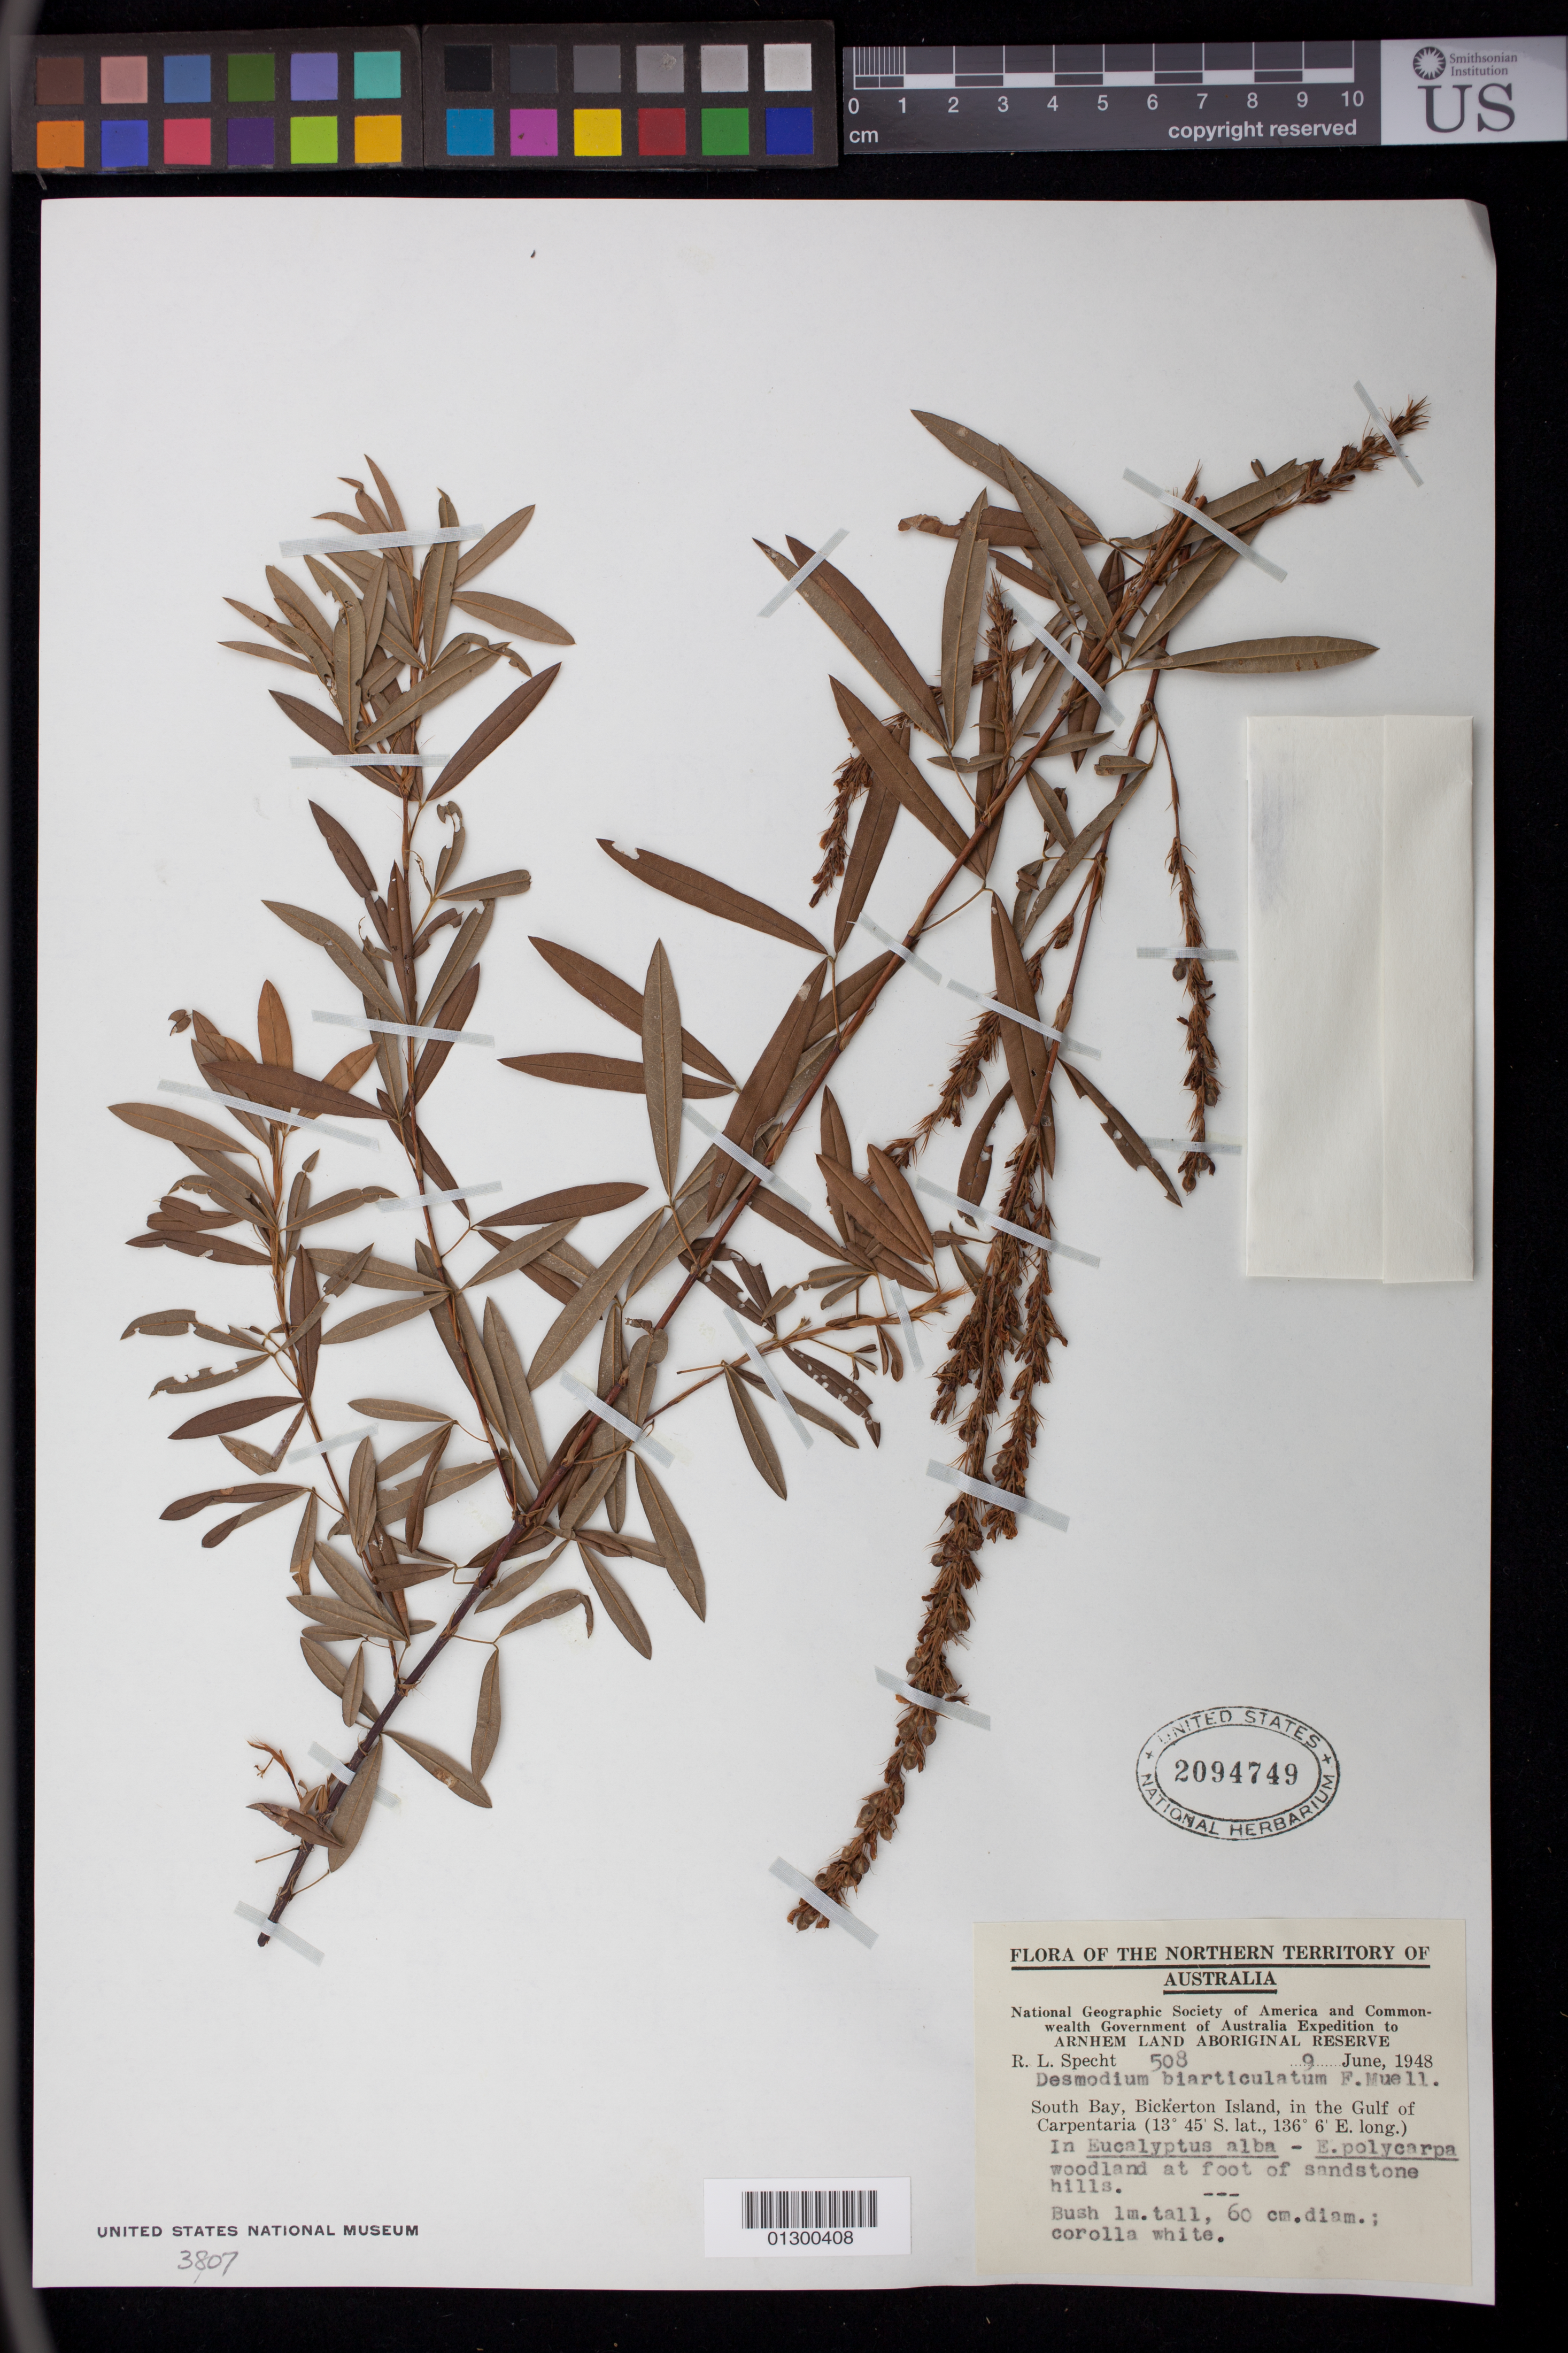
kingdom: Plantae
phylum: Tracheophyta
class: Magnoliopsida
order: Fabales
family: Fabaceae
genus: Aphyllodium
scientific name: Aphyllodium australiense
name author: (Schindl.) H. Ohashi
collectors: R. L. Specht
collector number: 508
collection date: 1948-06-09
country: Australia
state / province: Northern Territory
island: Bickerton Island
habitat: In Eucalyptus alba- E. polycarpa woodland at foot of sandstone hills.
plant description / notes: Bush 1 m. tall, 60 cm. diam.; corolla white.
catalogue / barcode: US 2094749